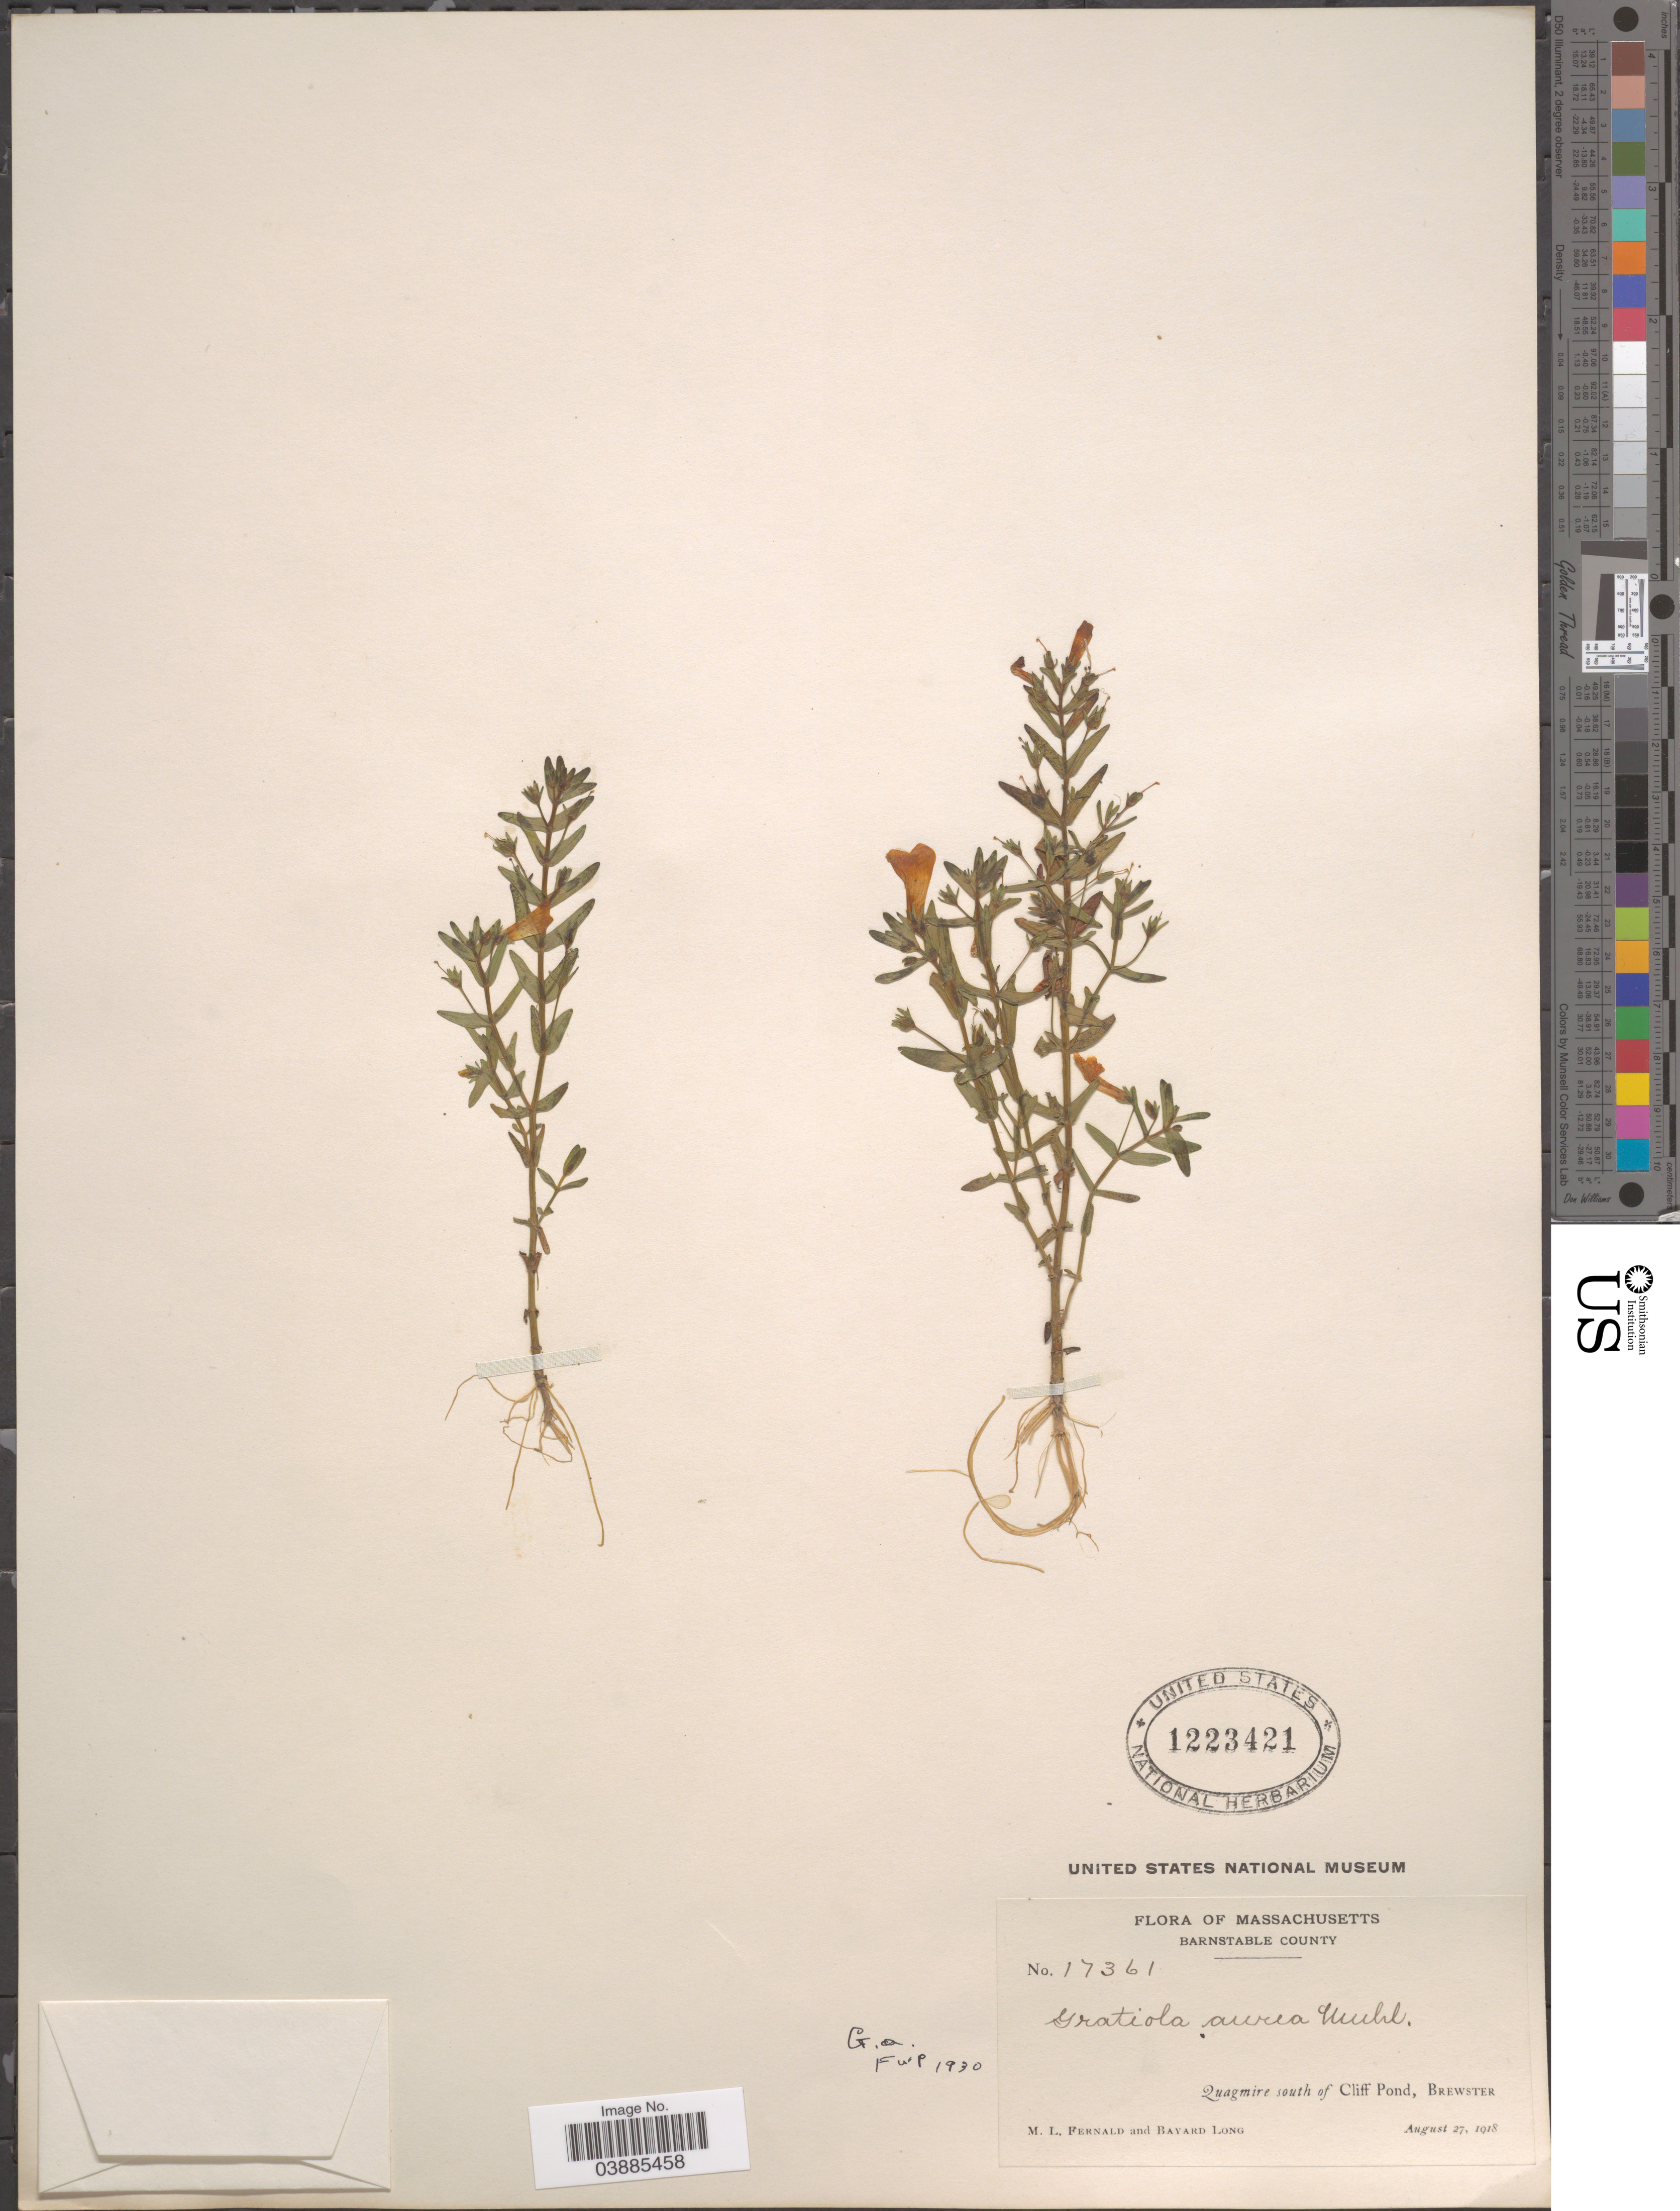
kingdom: Plantae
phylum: Tracheophyta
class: Magnoliopsida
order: Lamiales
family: Plantaginaceae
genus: Gratiola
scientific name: Gratiola aurea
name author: Pursh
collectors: M. L. Fernald & B. Long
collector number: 17361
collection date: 1918-08-27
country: United States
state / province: Massachusetts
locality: Barnstable County. Quagmire south of Cliff Pond, Brewster.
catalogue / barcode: US 1223421